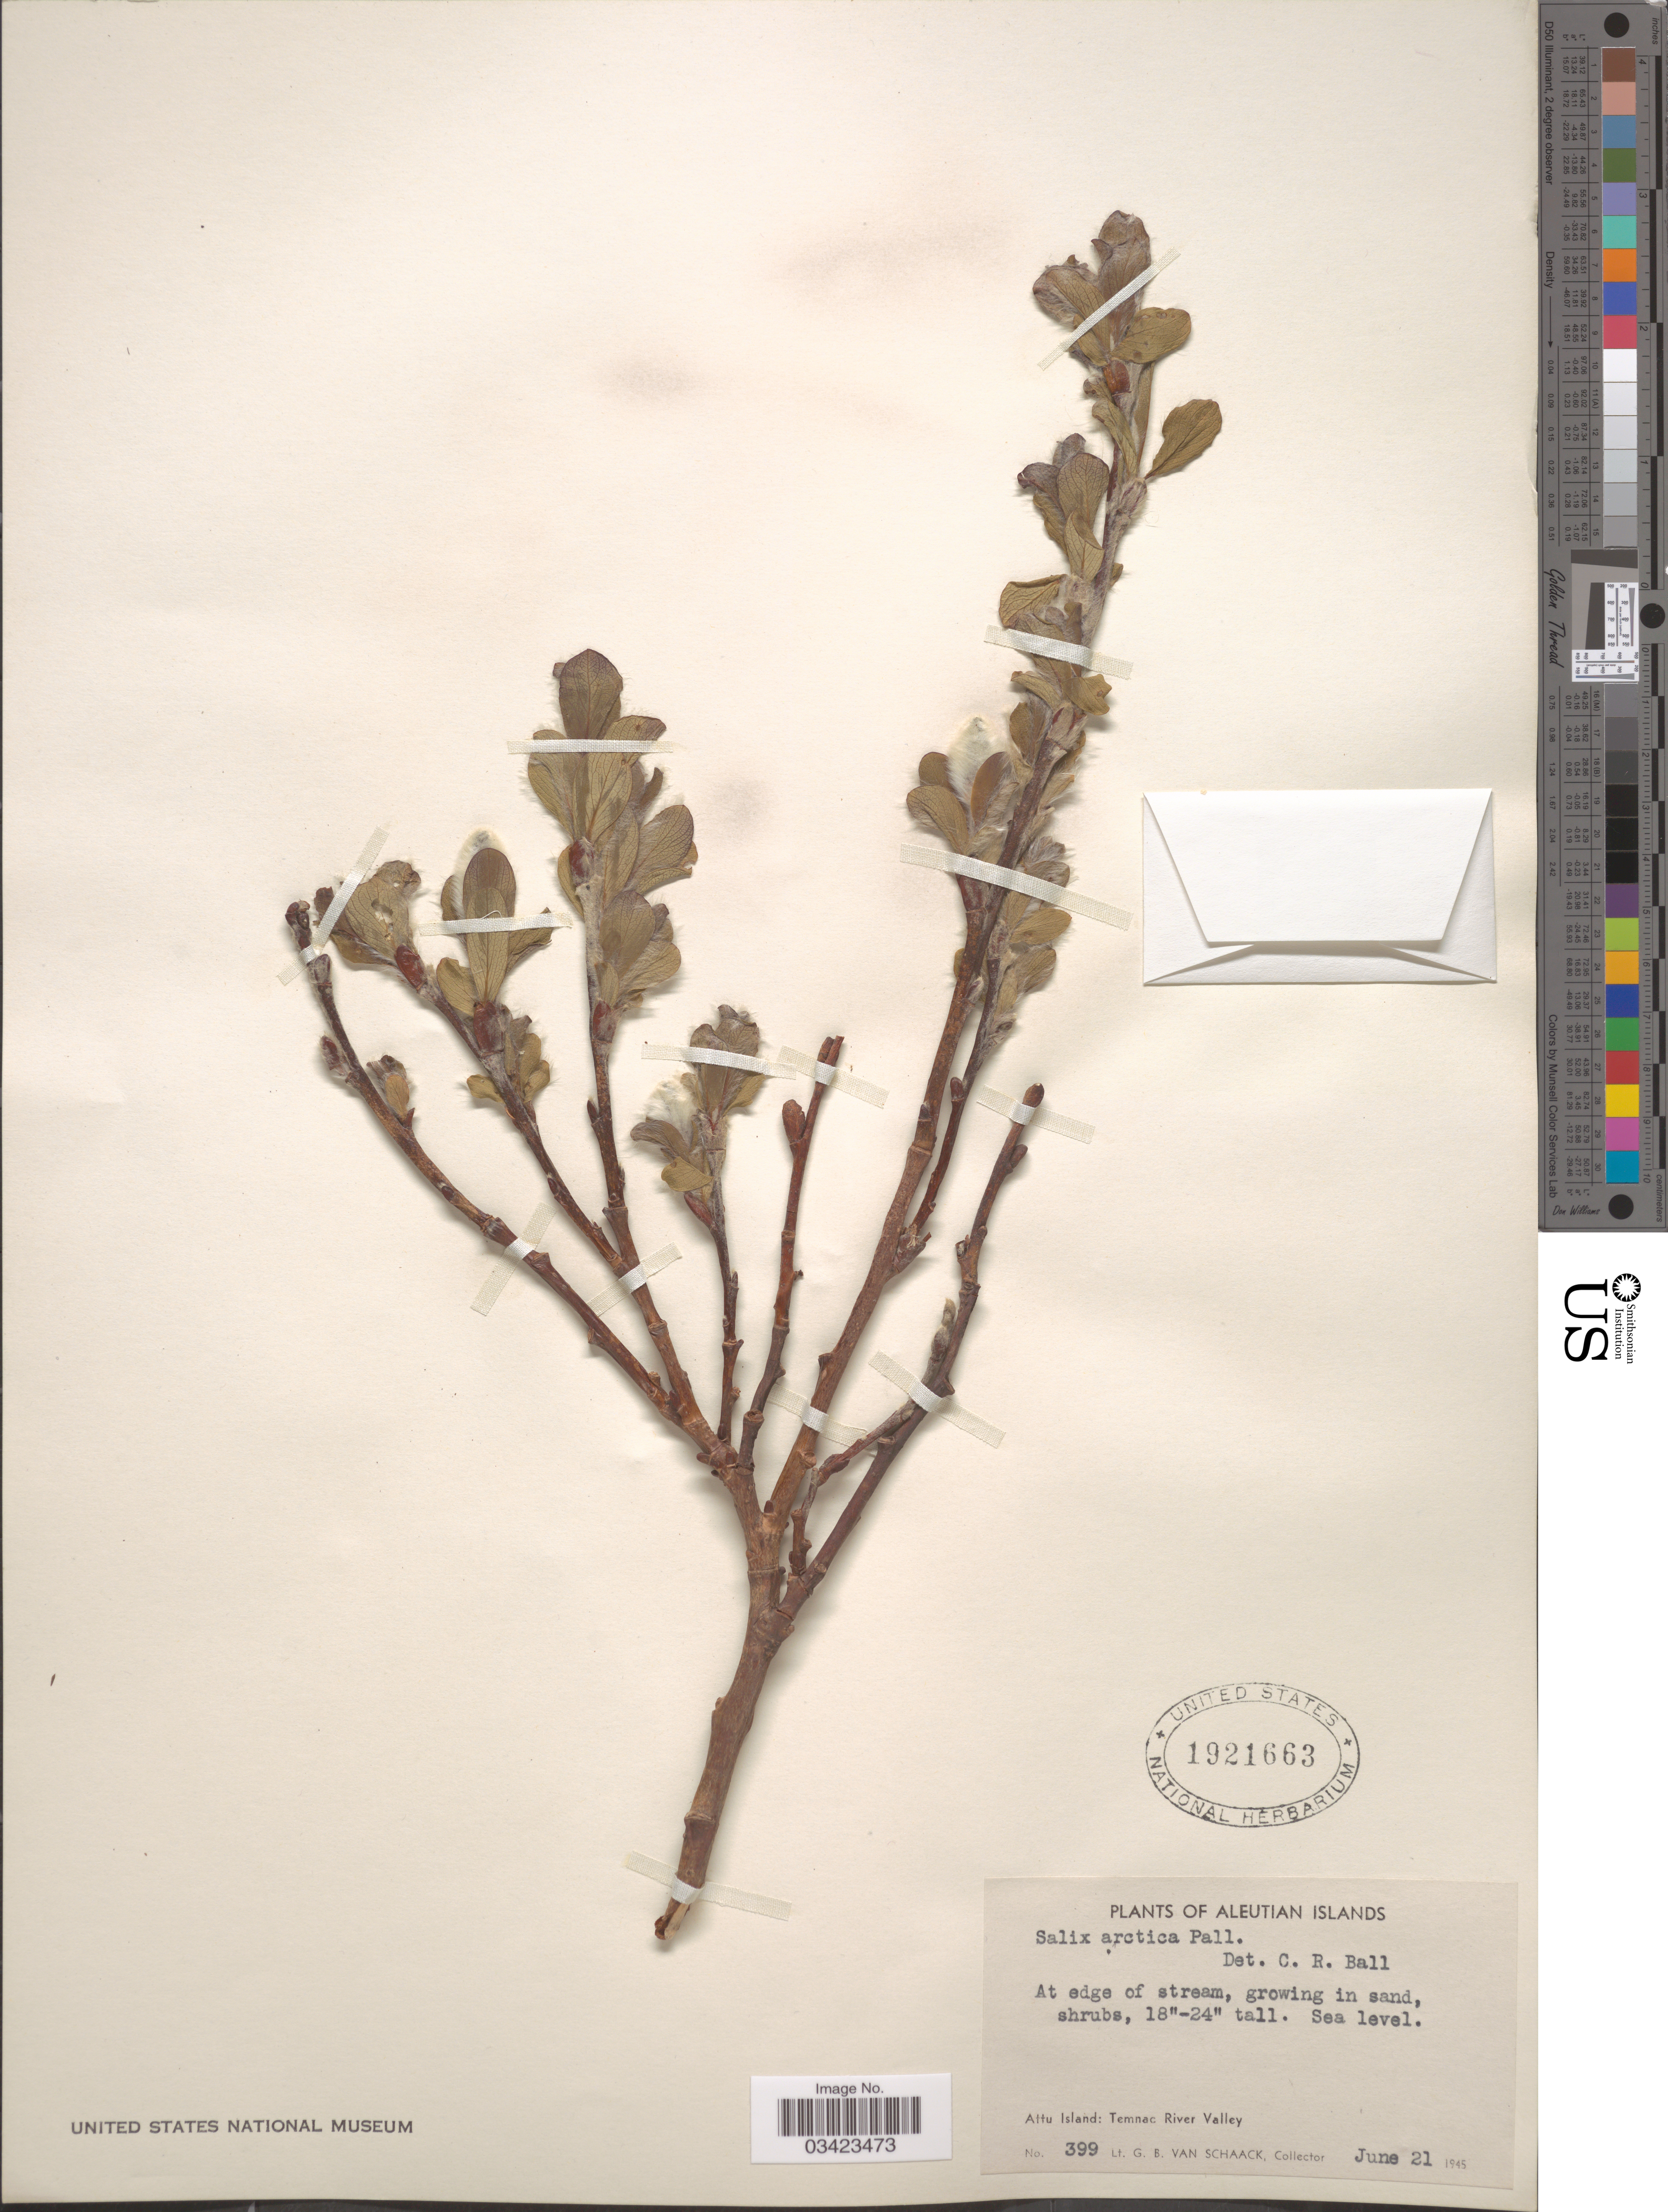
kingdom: Plantae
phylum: Tracheophyta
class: Magnoliopsida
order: Malpighiales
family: Salicaceae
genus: Salix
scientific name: Salix arctica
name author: Pall.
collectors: G. Van Schaack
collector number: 399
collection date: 1945-06-21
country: United States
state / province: Alaska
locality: Aleutian Islands. Attu Island: Temnac River Valley.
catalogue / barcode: US 1921663